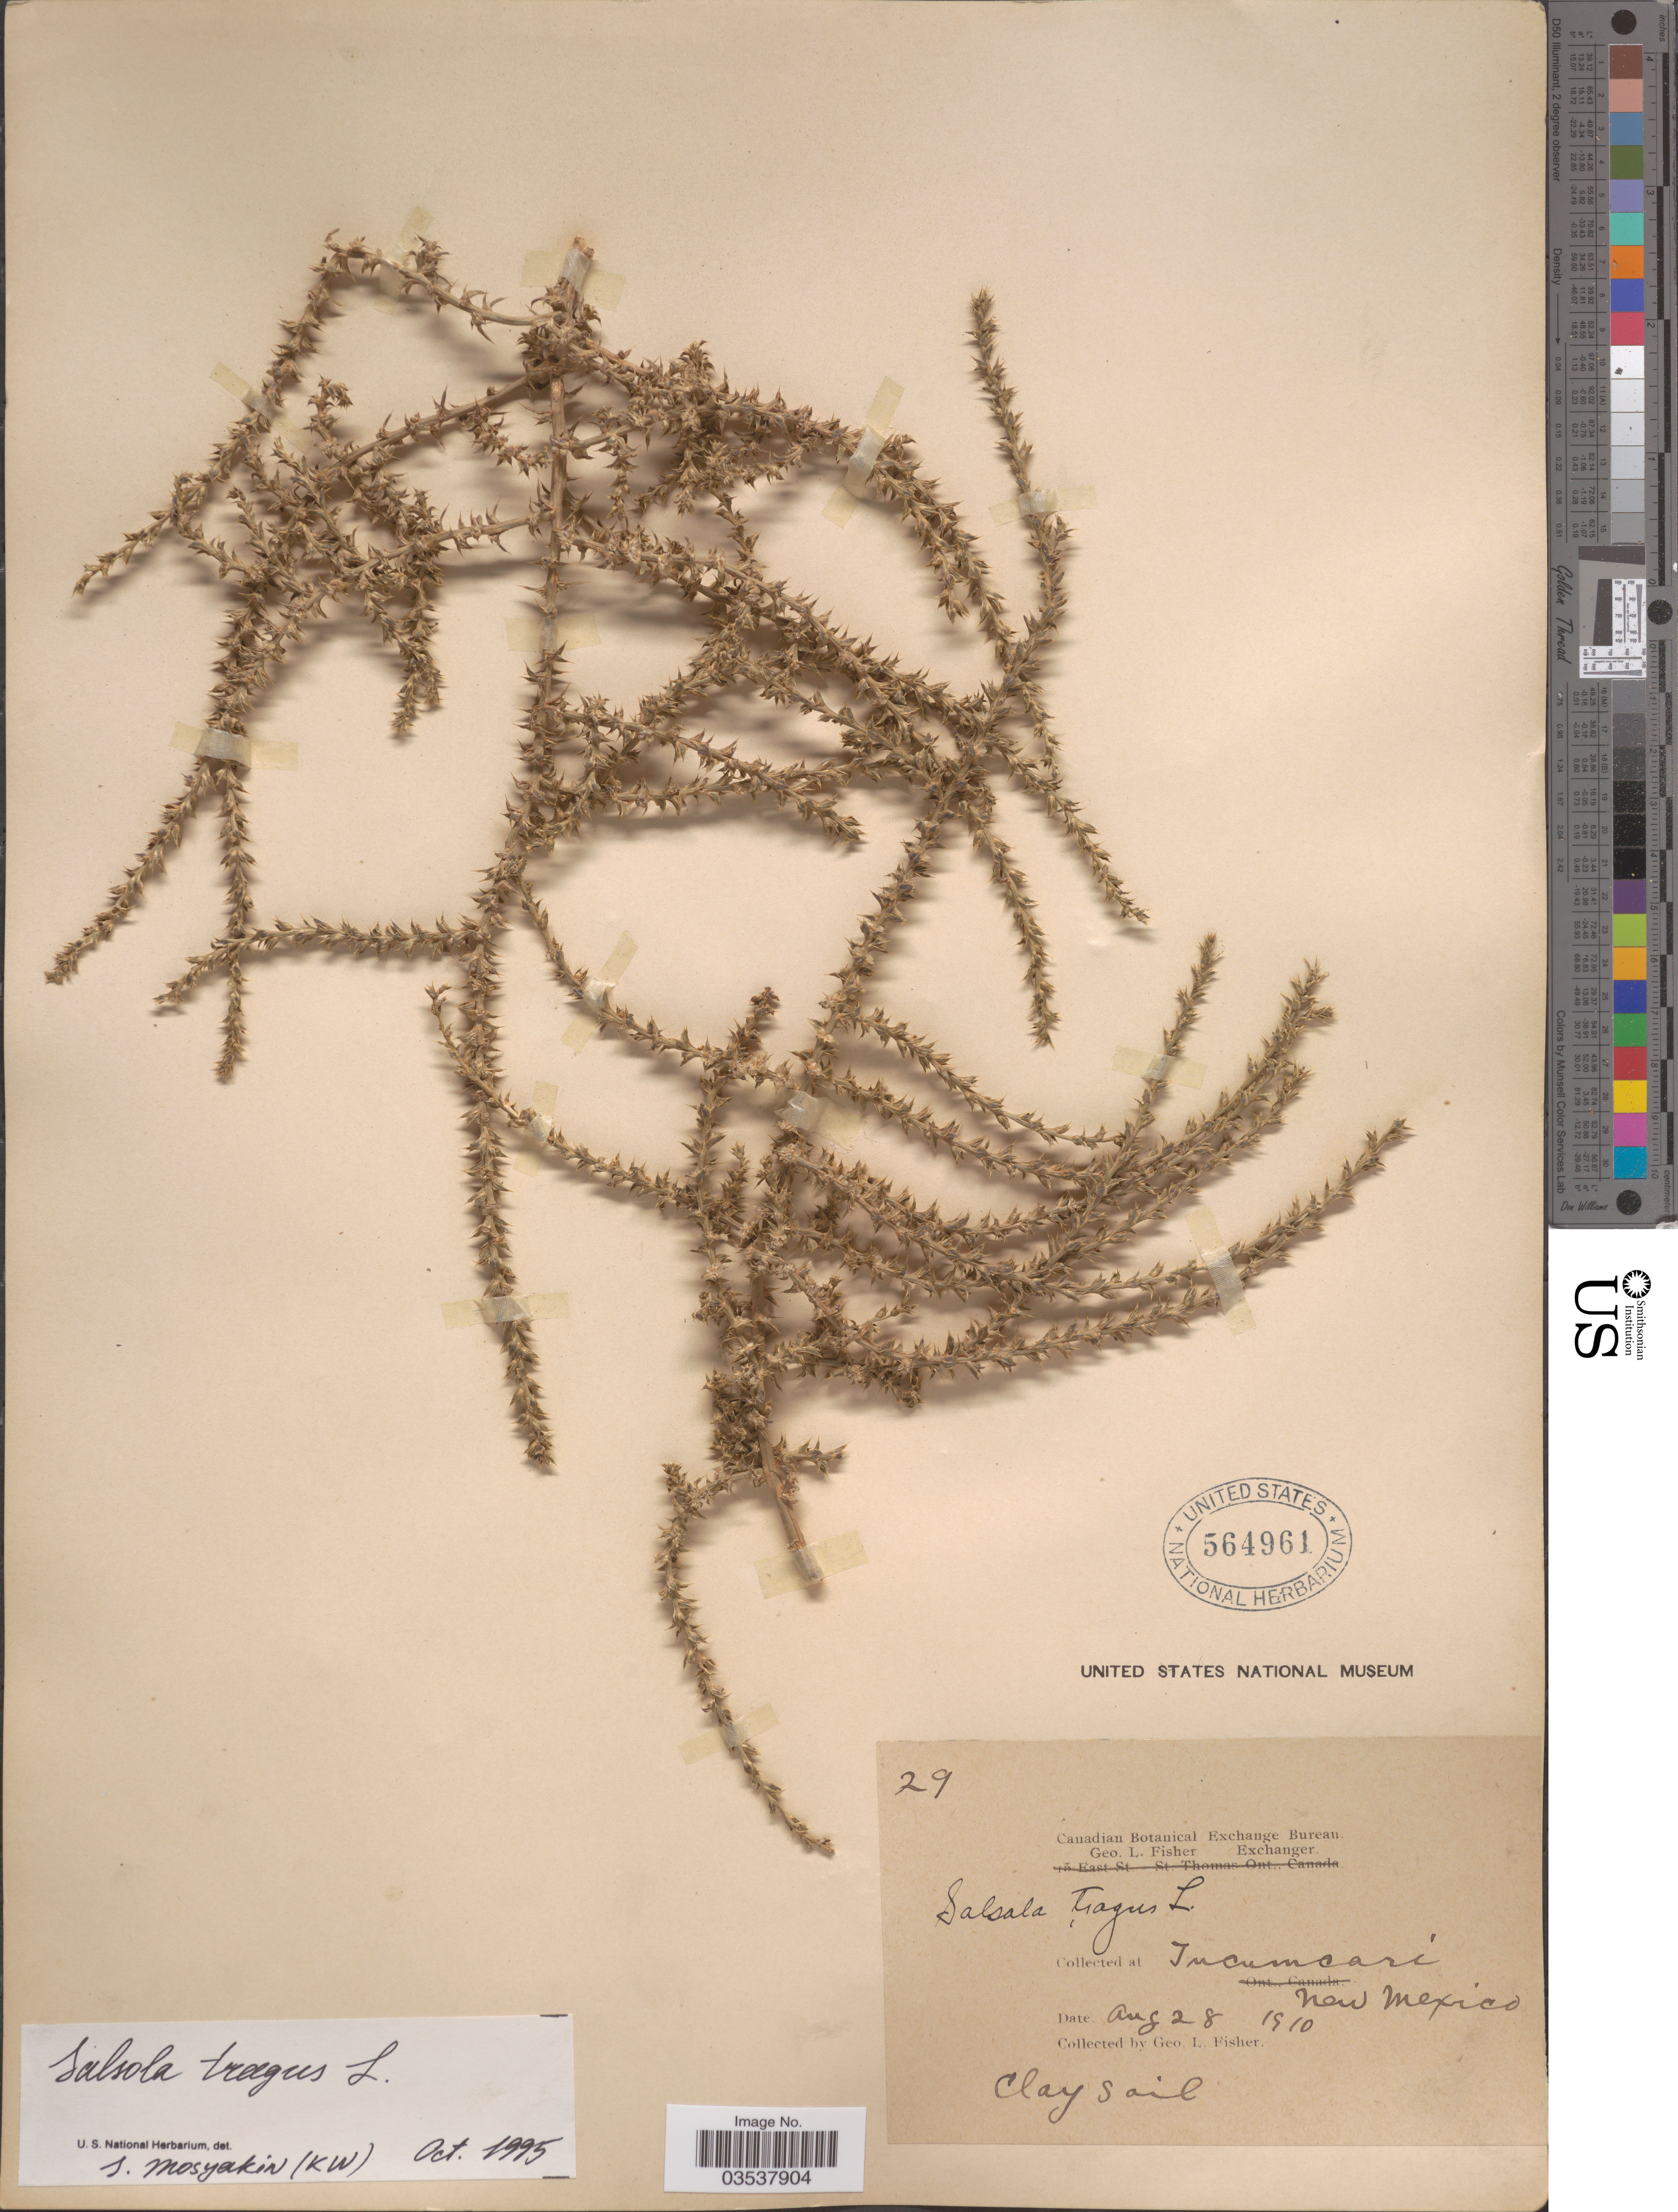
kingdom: Plantae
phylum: Tracheophyta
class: Magnoliopsida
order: Caryophyllales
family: Amaranthaceae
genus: Salsola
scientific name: Salsola tragus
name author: L.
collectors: G. L. Fisher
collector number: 29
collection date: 1910-08-28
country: United States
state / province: New Mexico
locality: Tucumcari.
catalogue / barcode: US 564961